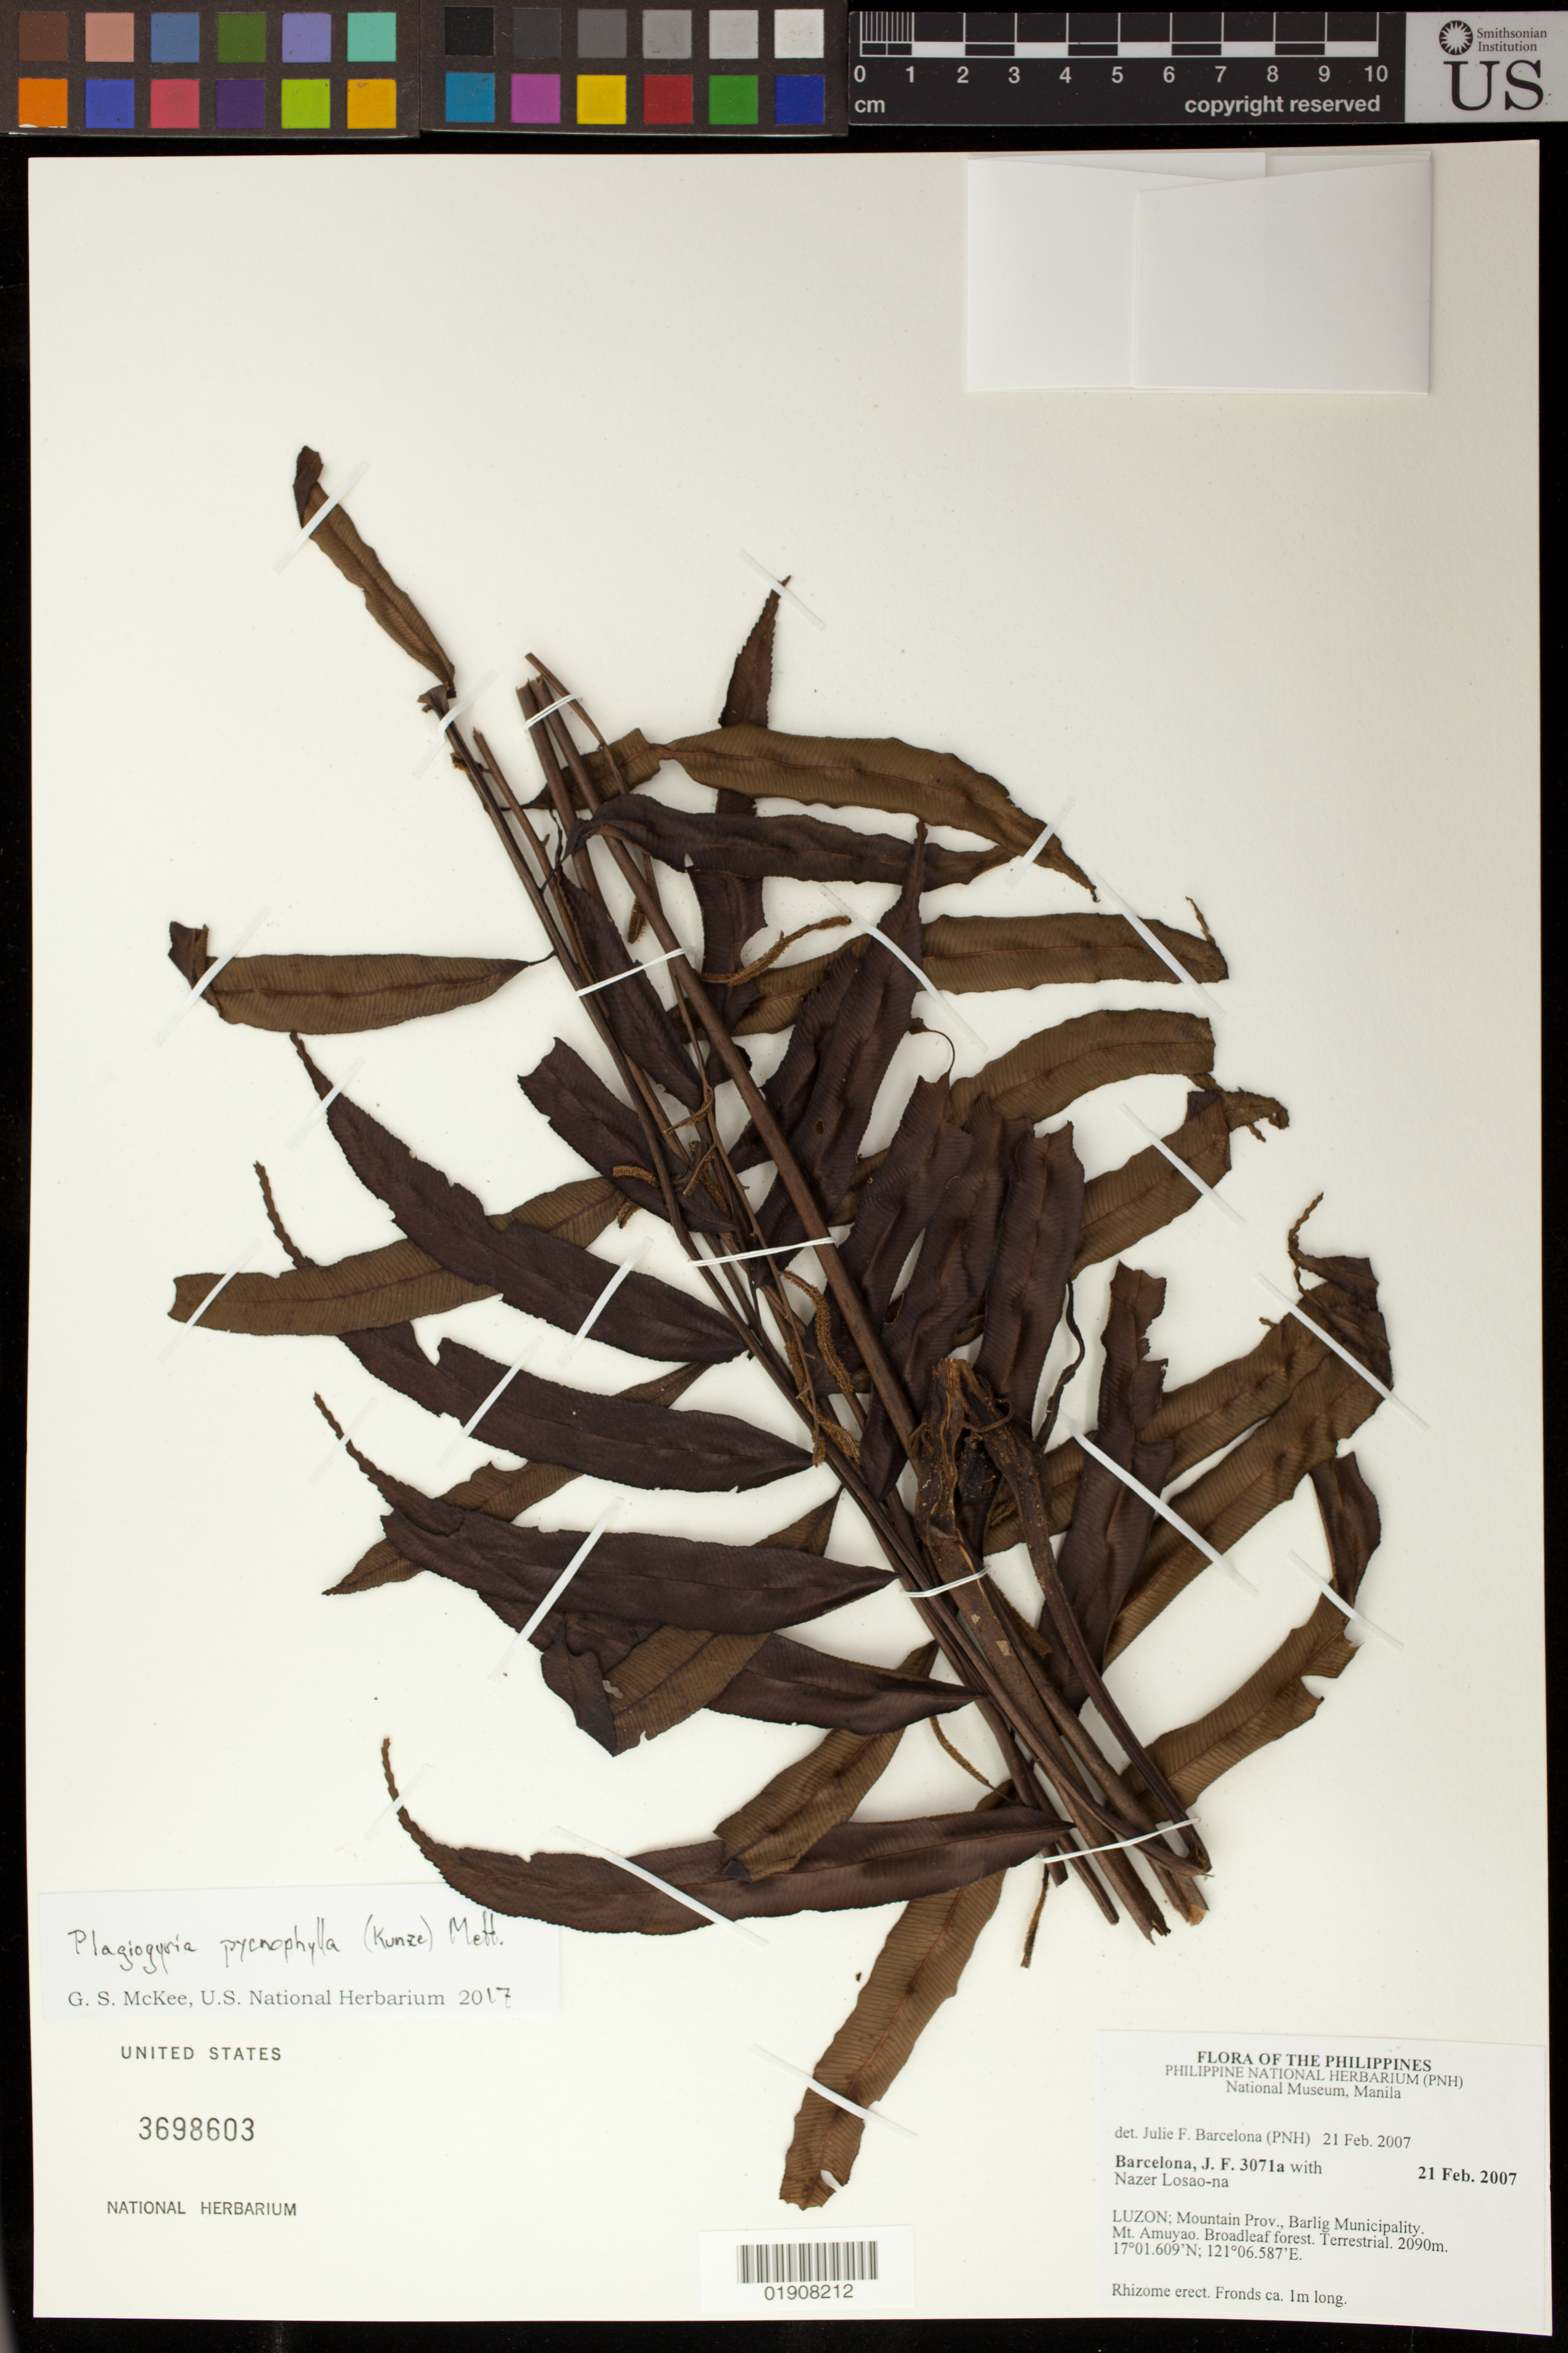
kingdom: Plantae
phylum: Tracheophyta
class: Polypodiopsida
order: Cyatheales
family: Plagiogyriaceae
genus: Plagiogyria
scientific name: Plagiogyria pycnophylla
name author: (Kunze) Mett.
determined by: McKee, G. S., (US), NMNH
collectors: J. F. Barcelona & N. Losao-na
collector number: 3071a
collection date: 2007-02-21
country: Philippines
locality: Luzon; Mountain Prov; Barlig Municipality. Mt Amuyao. Broadleaf forest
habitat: Broadleaf forest.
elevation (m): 2090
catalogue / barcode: US 3698603